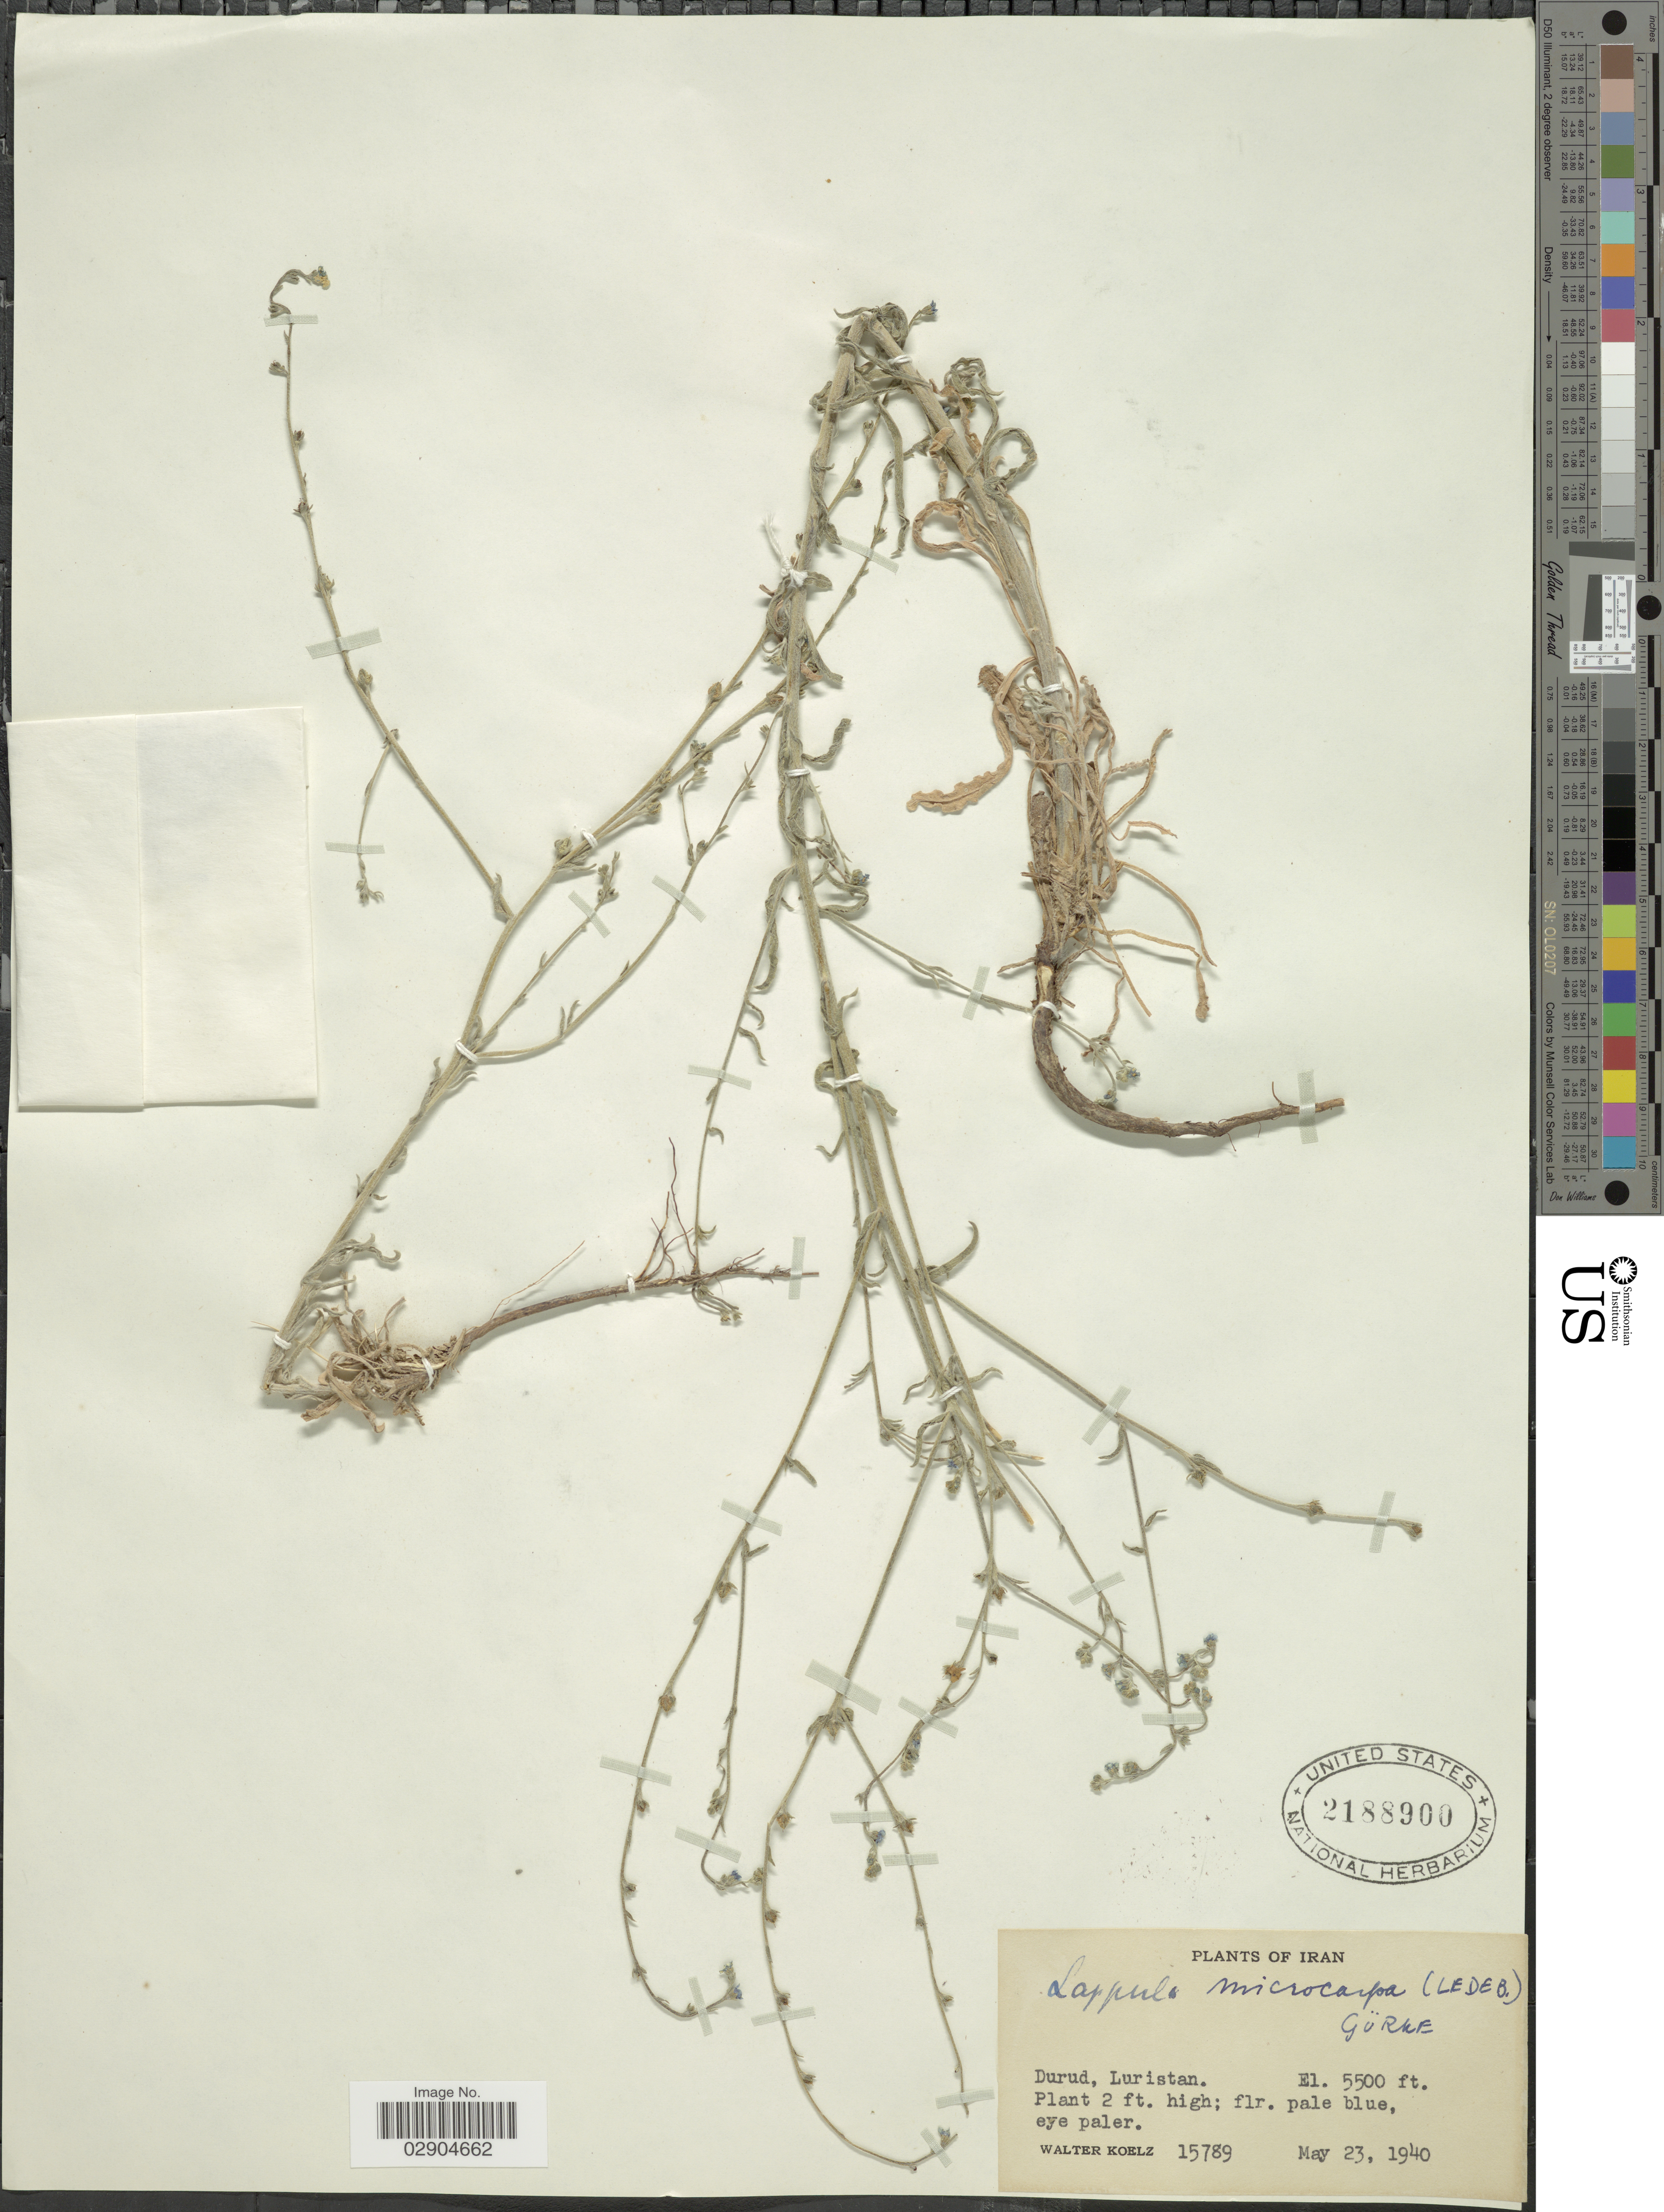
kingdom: Plantae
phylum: Tracheophyta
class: Magnoliopsida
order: Boraginales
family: Boraginaceae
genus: Lappula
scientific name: Lappula microcarpa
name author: (Ledeb.) Gürke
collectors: W. N. Koelz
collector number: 15789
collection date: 1940-05-23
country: Iran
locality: Durud, Luristan.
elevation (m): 1676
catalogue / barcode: US 2188900